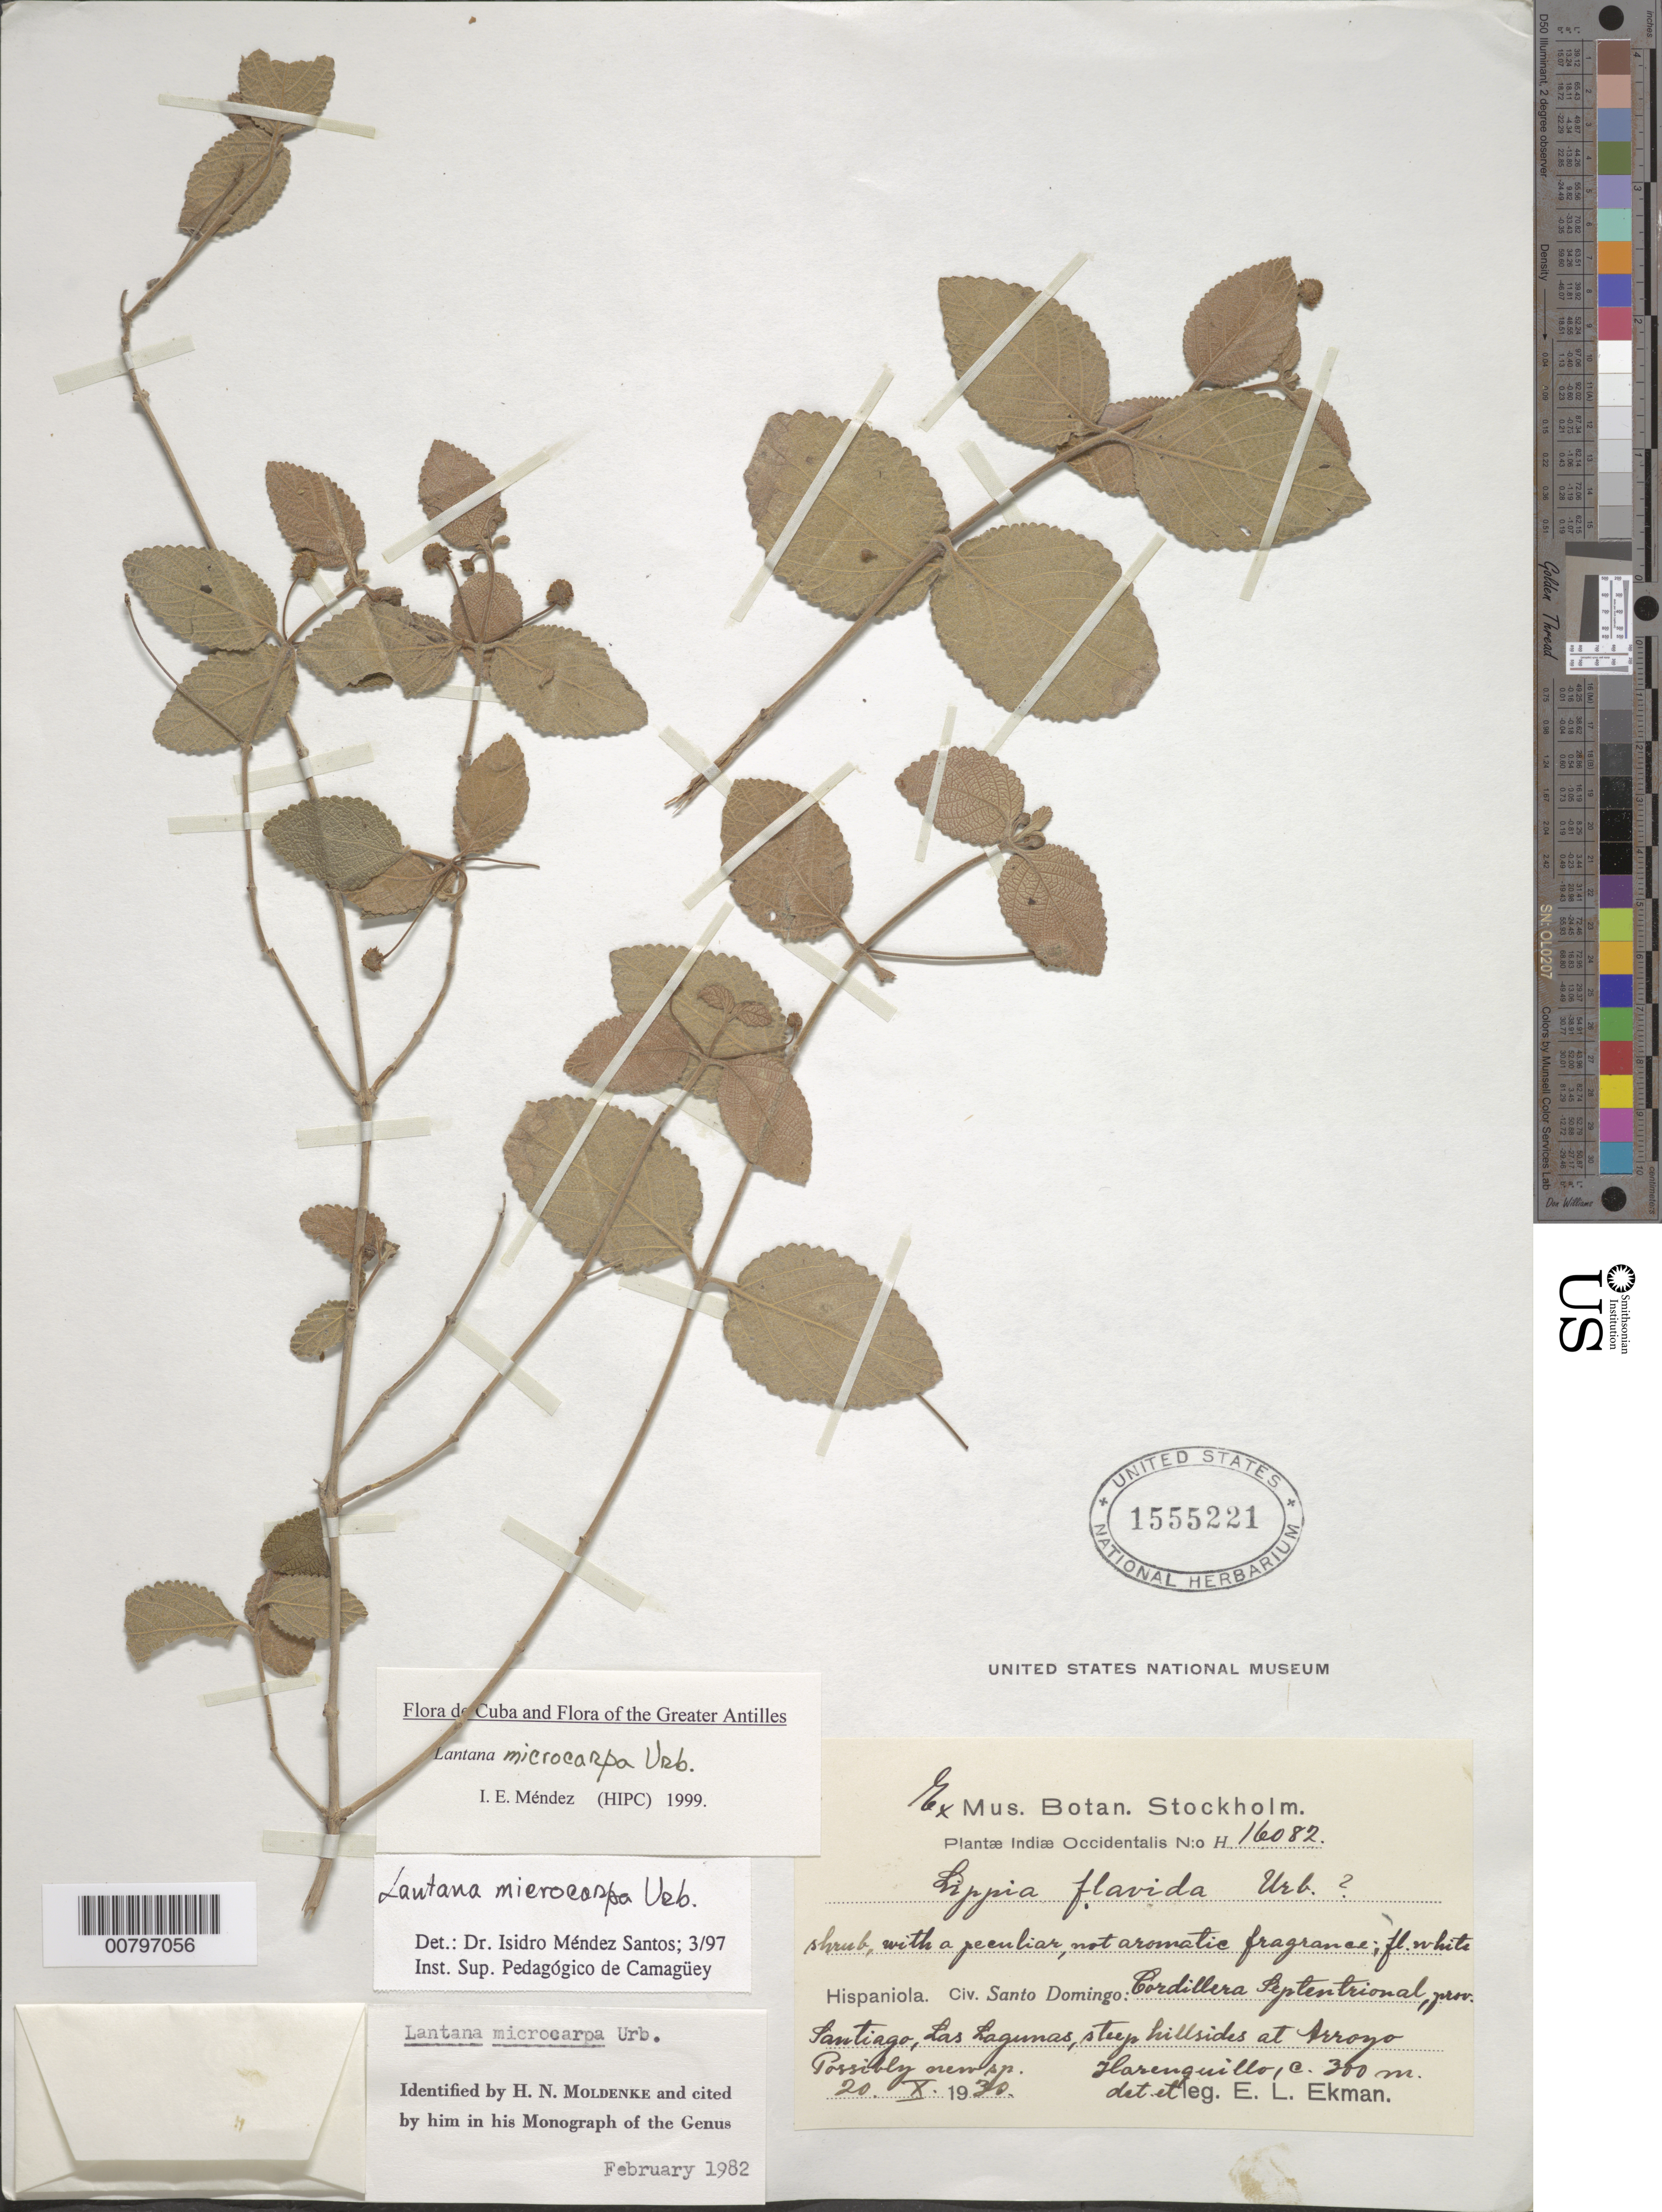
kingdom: Plantae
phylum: Tracheophyta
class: Magnoliopsida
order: Lamiales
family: Verbenaceae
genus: Lantana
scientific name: Lantana microcarpa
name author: Urb.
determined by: Méndez, Isidro E., (HIPC)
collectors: E. L. Ekman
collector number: H 16082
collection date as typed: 20 Oct 1930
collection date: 1930-10-20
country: Dominican Republic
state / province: Santiago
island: Hispaniola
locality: Cordillera Septentrional, Las Lagunas, Arroyo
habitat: Steep hillsides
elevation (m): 300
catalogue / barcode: US 1555221